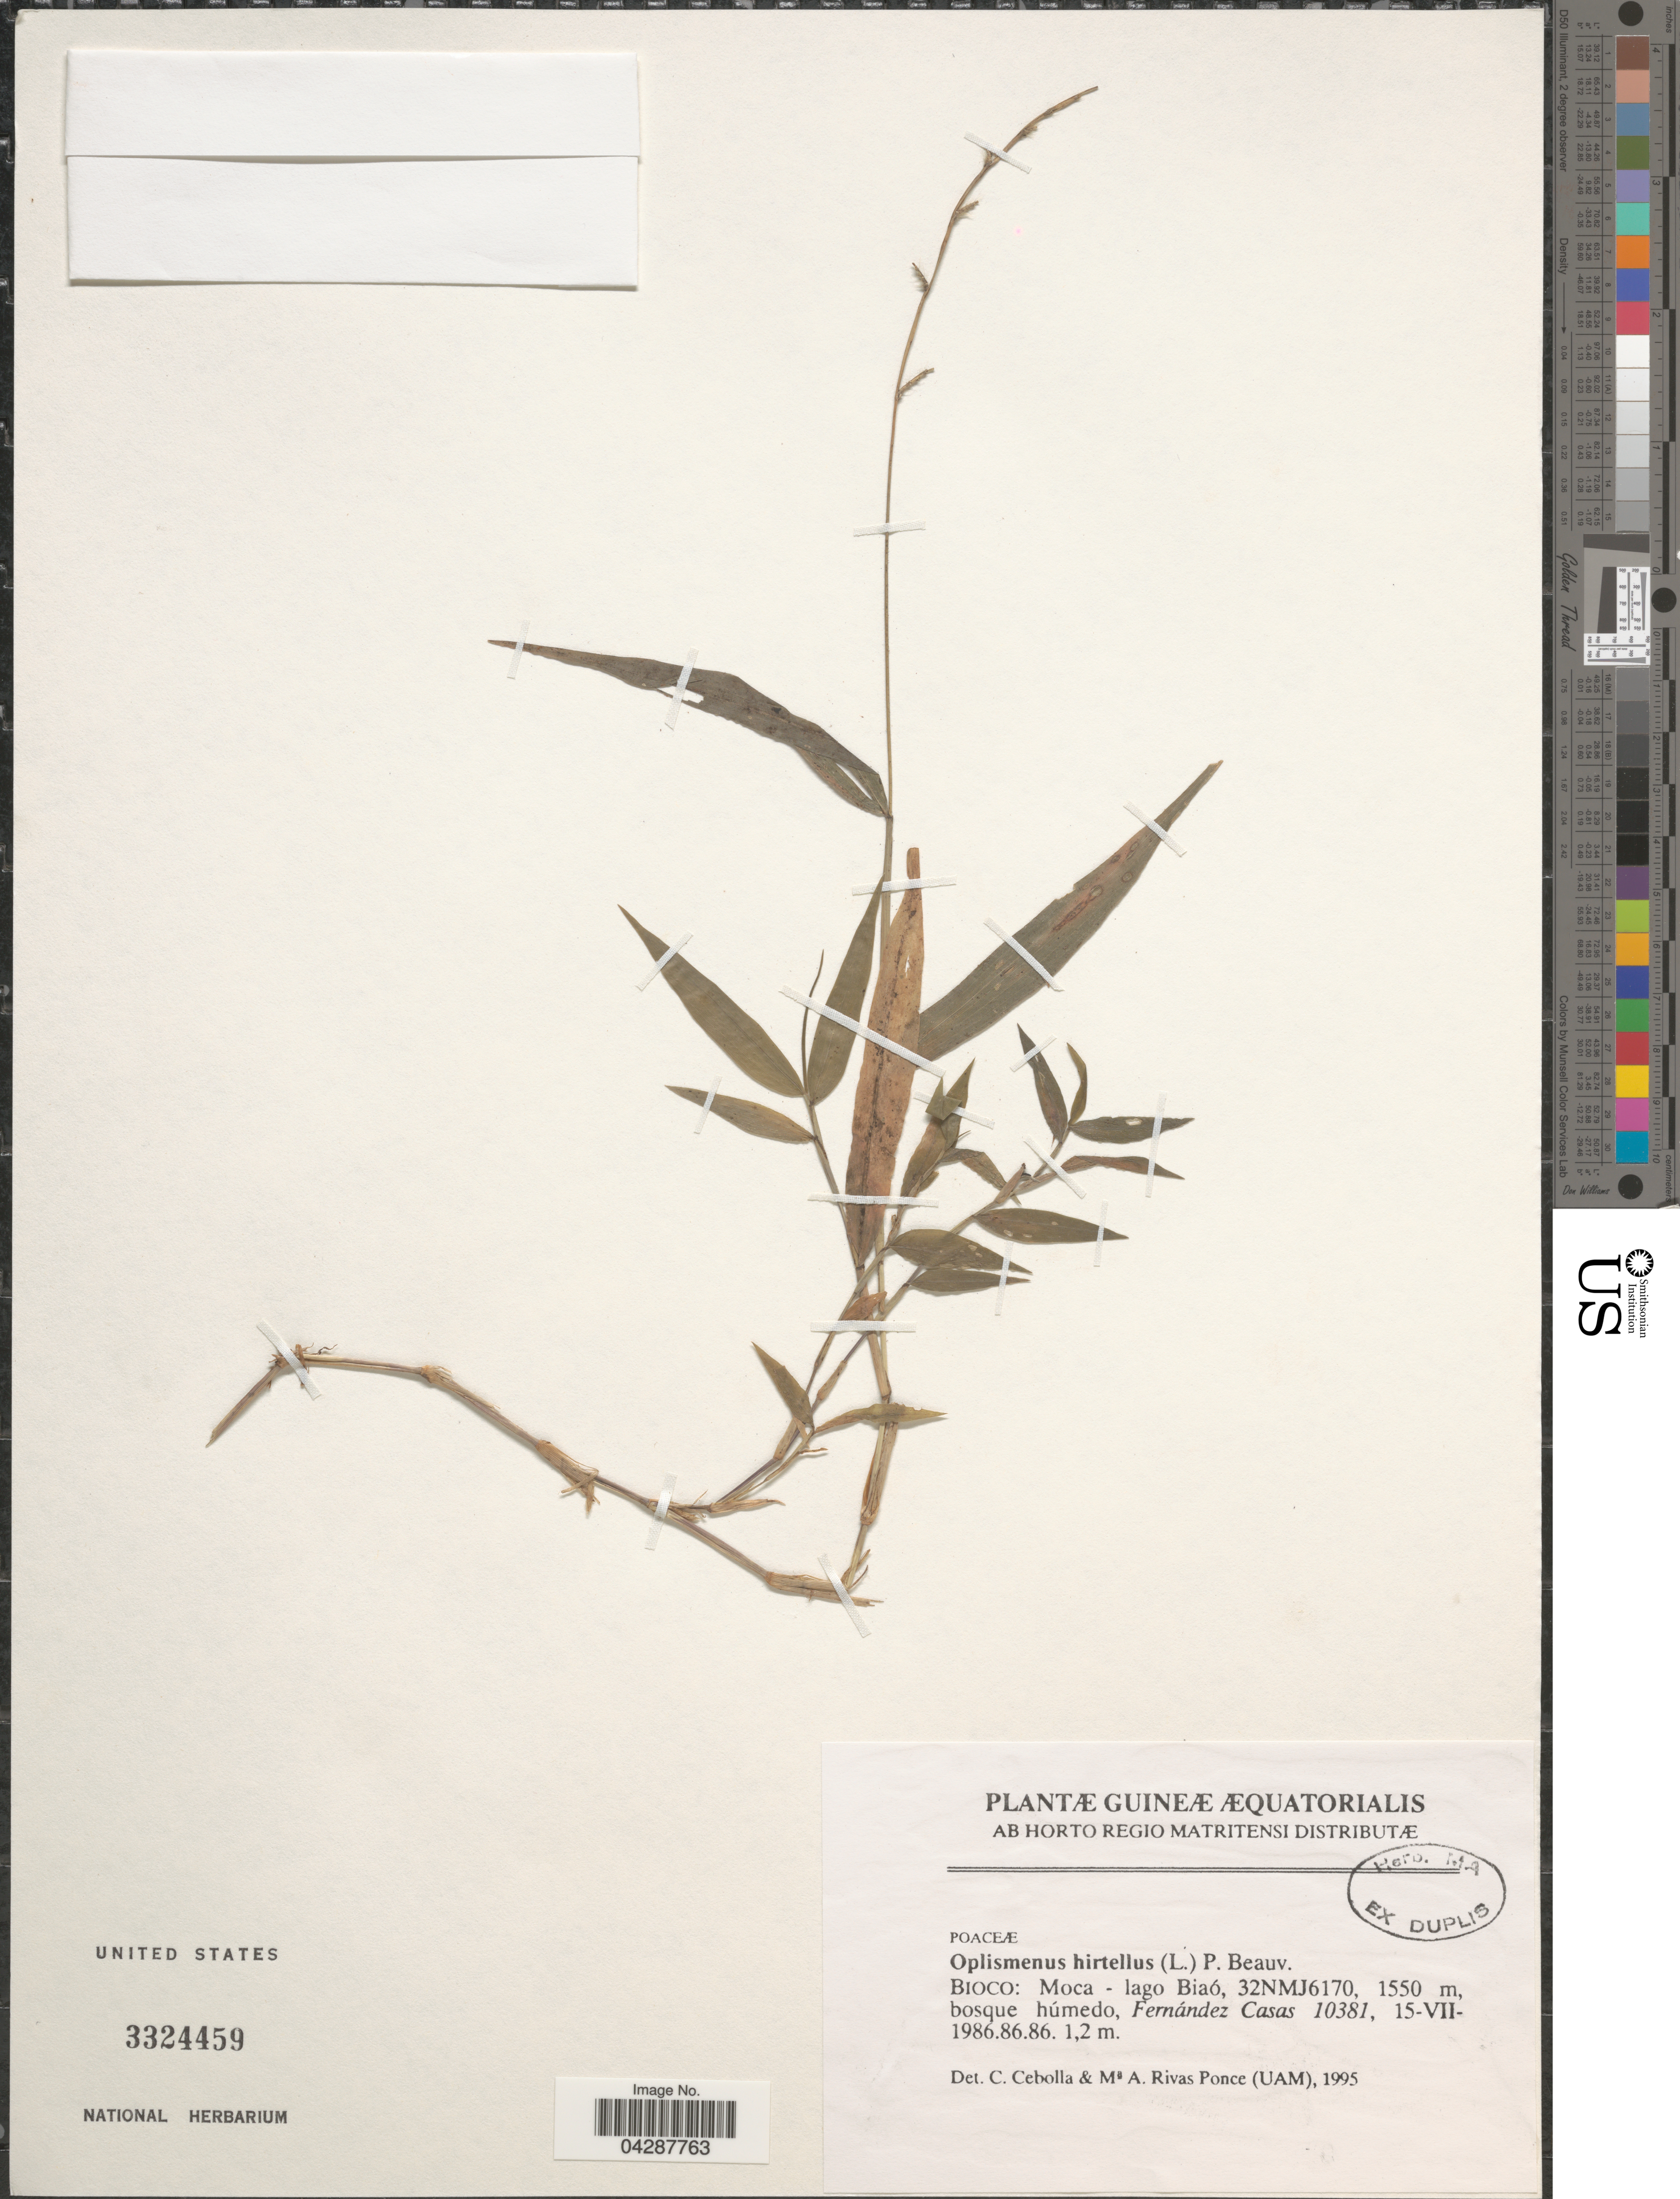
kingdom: Plantae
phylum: Tracheophyta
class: Liliopsida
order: Poales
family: Poaceae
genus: Oplismenus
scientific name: Oplismenus hirtellus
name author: (L.) P. Beauv.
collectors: F. Casas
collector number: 10381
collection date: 1986-07-15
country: Equatorial Guinea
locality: Guineæ Æquatorialis. Bioco: Moca - lago Biaó, 32NMJ6170.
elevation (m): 1550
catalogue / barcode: US 3324459